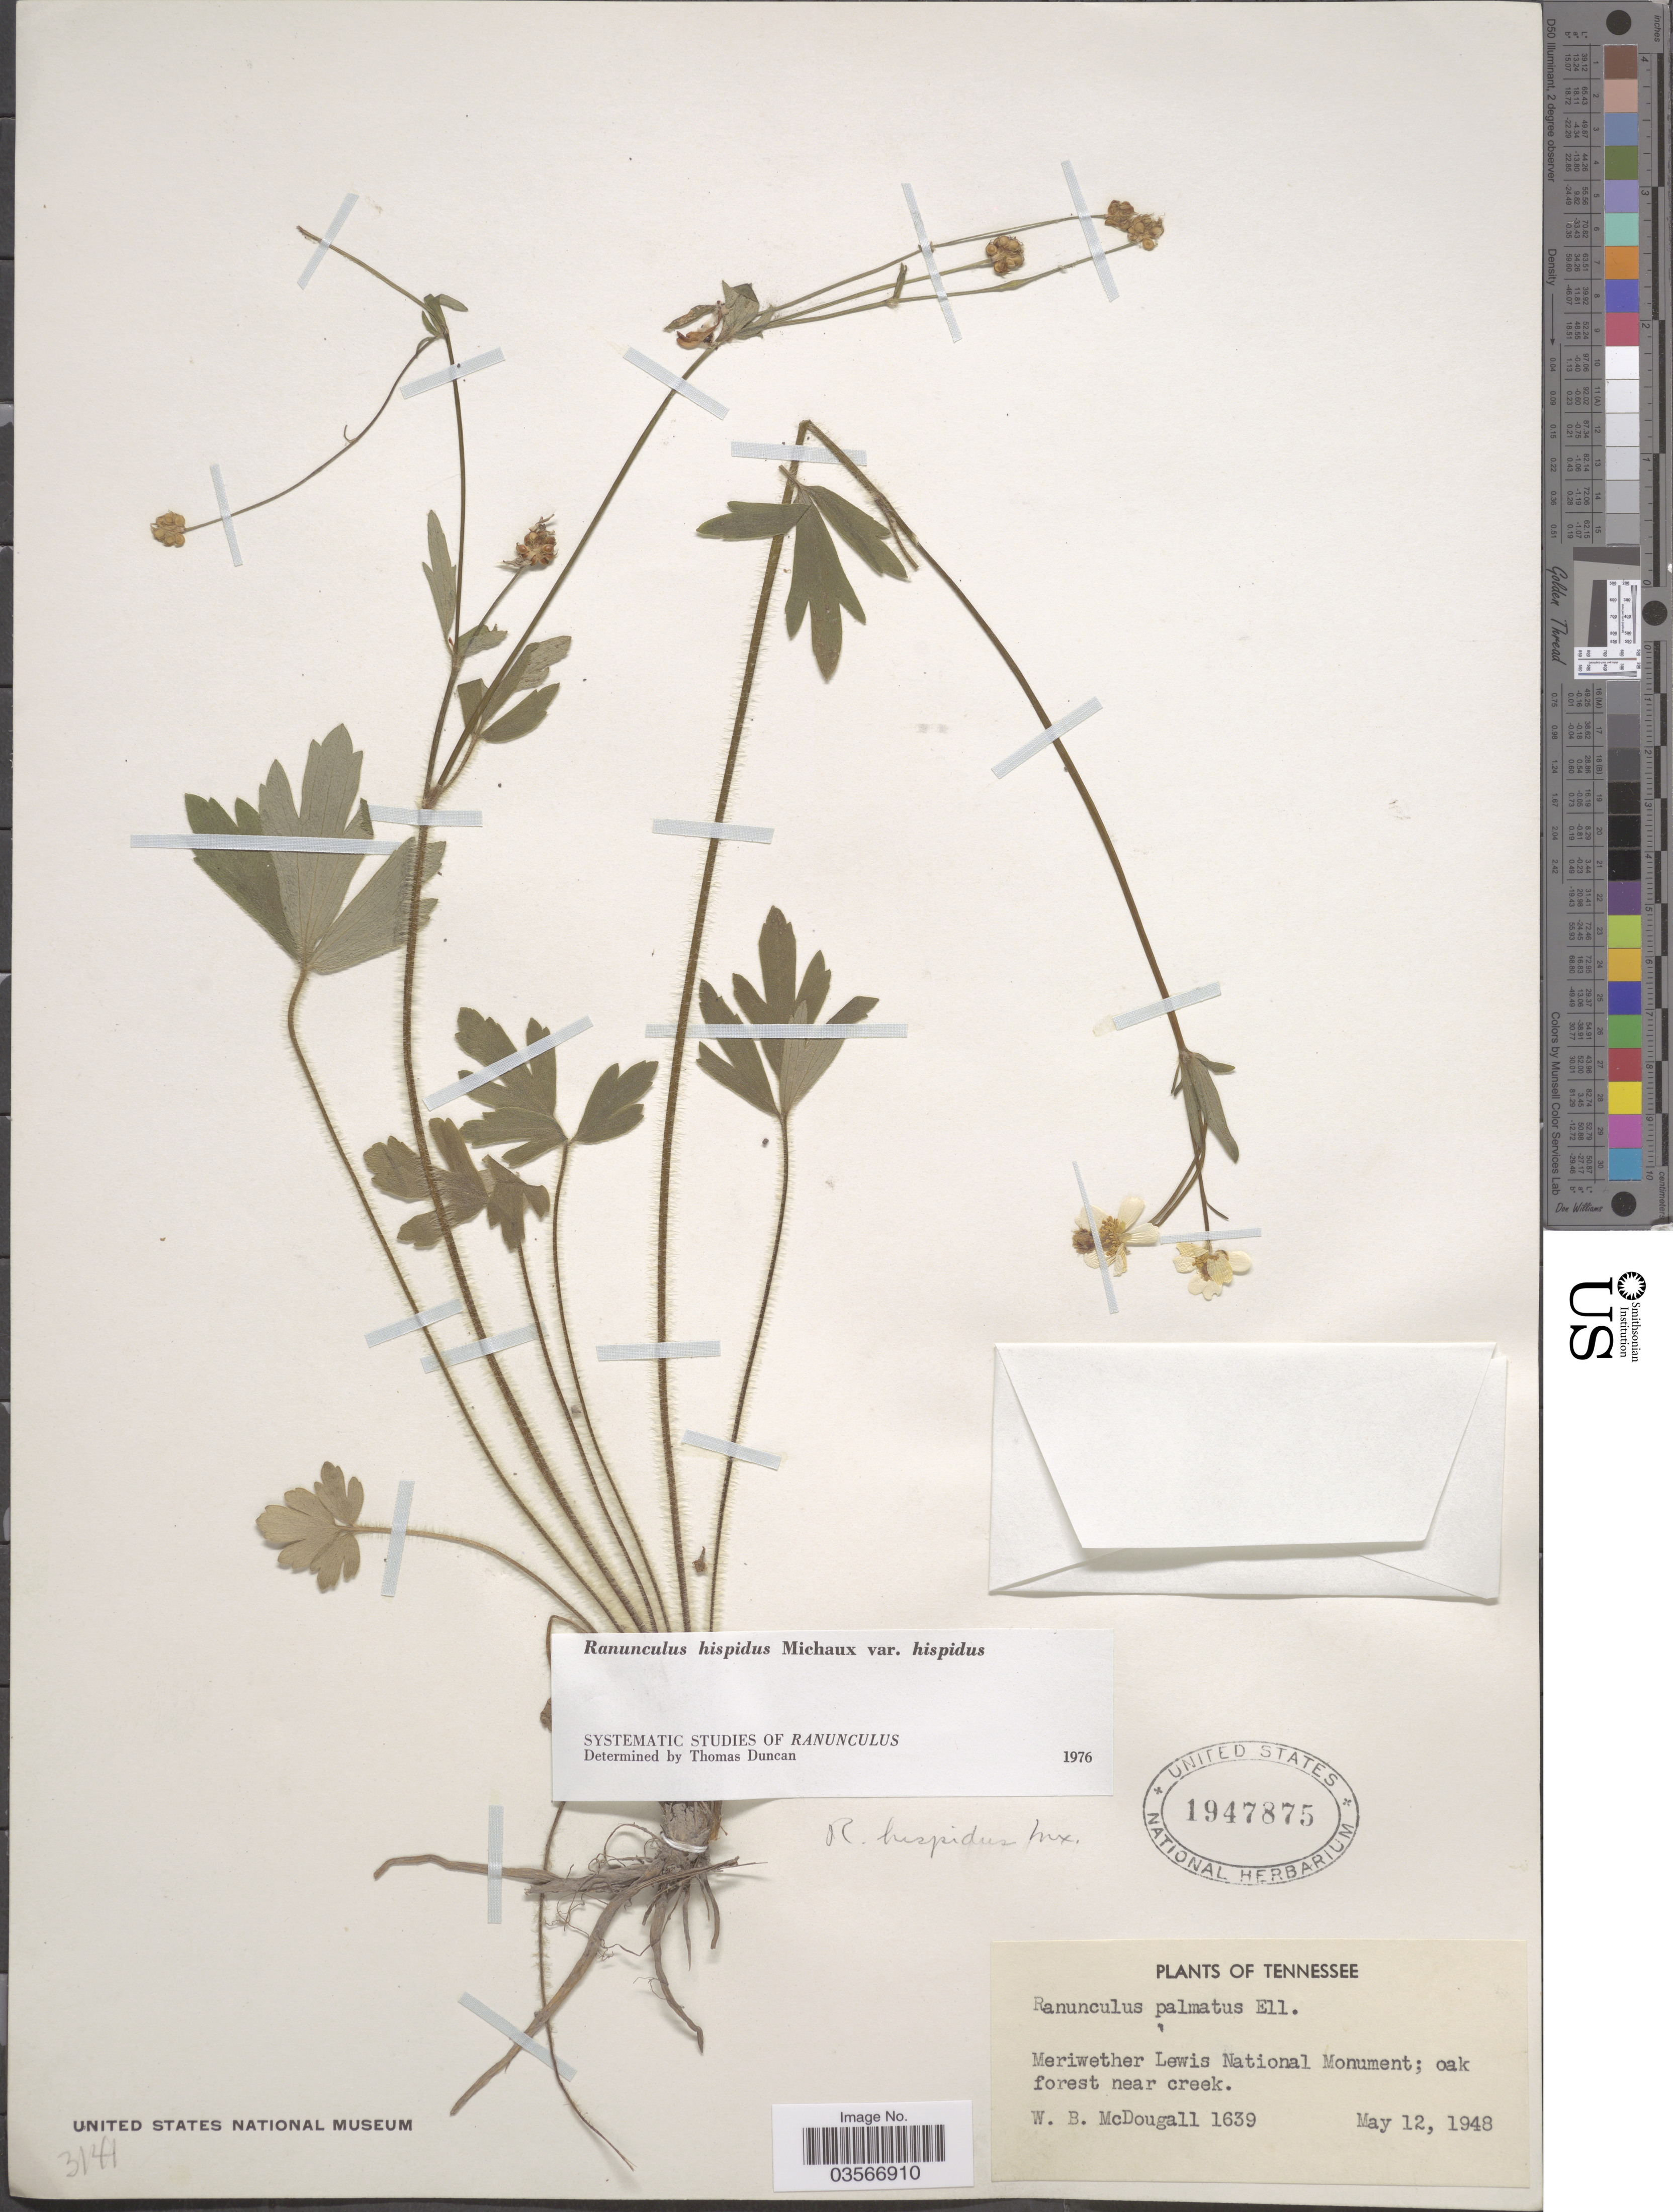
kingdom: Plantae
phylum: Tracheophyta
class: Magnoliopsida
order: Ranunculales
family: Ranunculaceae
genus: Ranunculus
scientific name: Ranunculus hispidus var. hispidus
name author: Michx.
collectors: W. B. McDougall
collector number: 1639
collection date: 1948-05-12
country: United States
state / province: Tennessee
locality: Meriwether Lewis National Monument; oak forest near creek.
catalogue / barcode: US 1947875